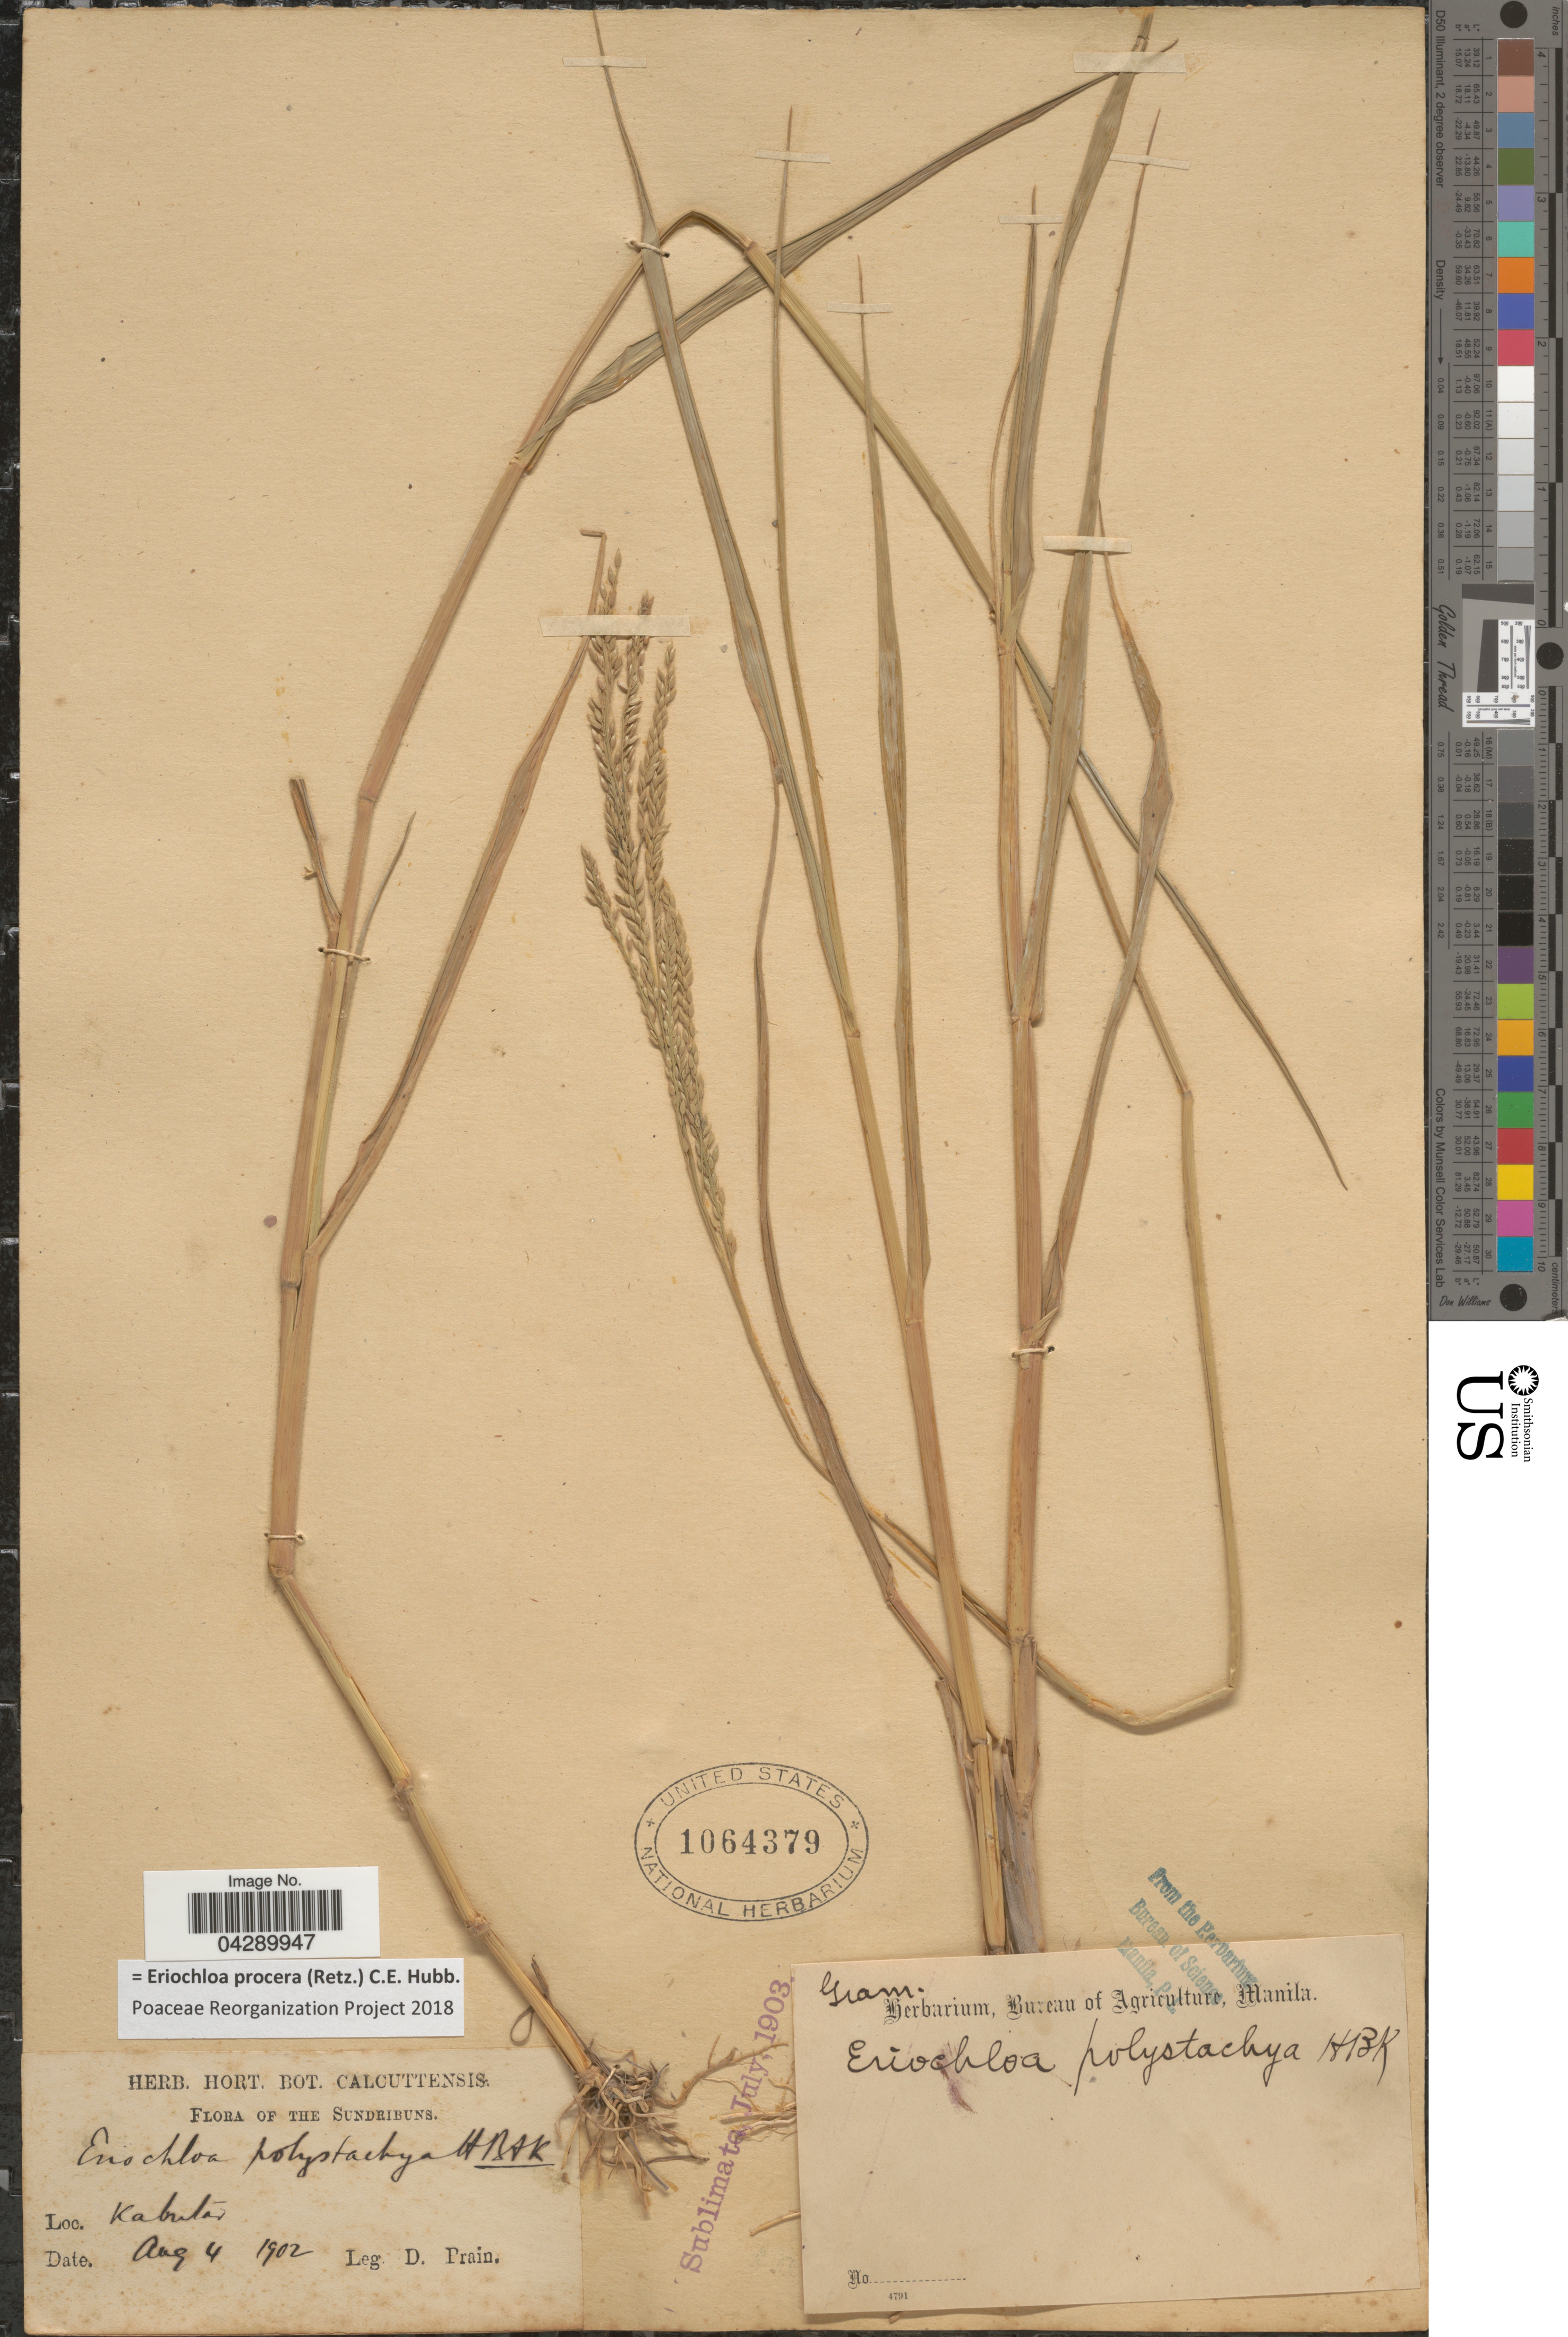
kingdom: Plantae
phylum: Tracheophyta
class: Liliopsida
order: Poales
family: Poaceae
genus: Eriochloa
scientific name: Eriochloa procera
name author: (Retz.) C.E. Hubb.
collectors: D. Prain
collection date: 1902-08-04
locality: The Sundribuns. Kabutar.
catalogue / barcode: US 1064379